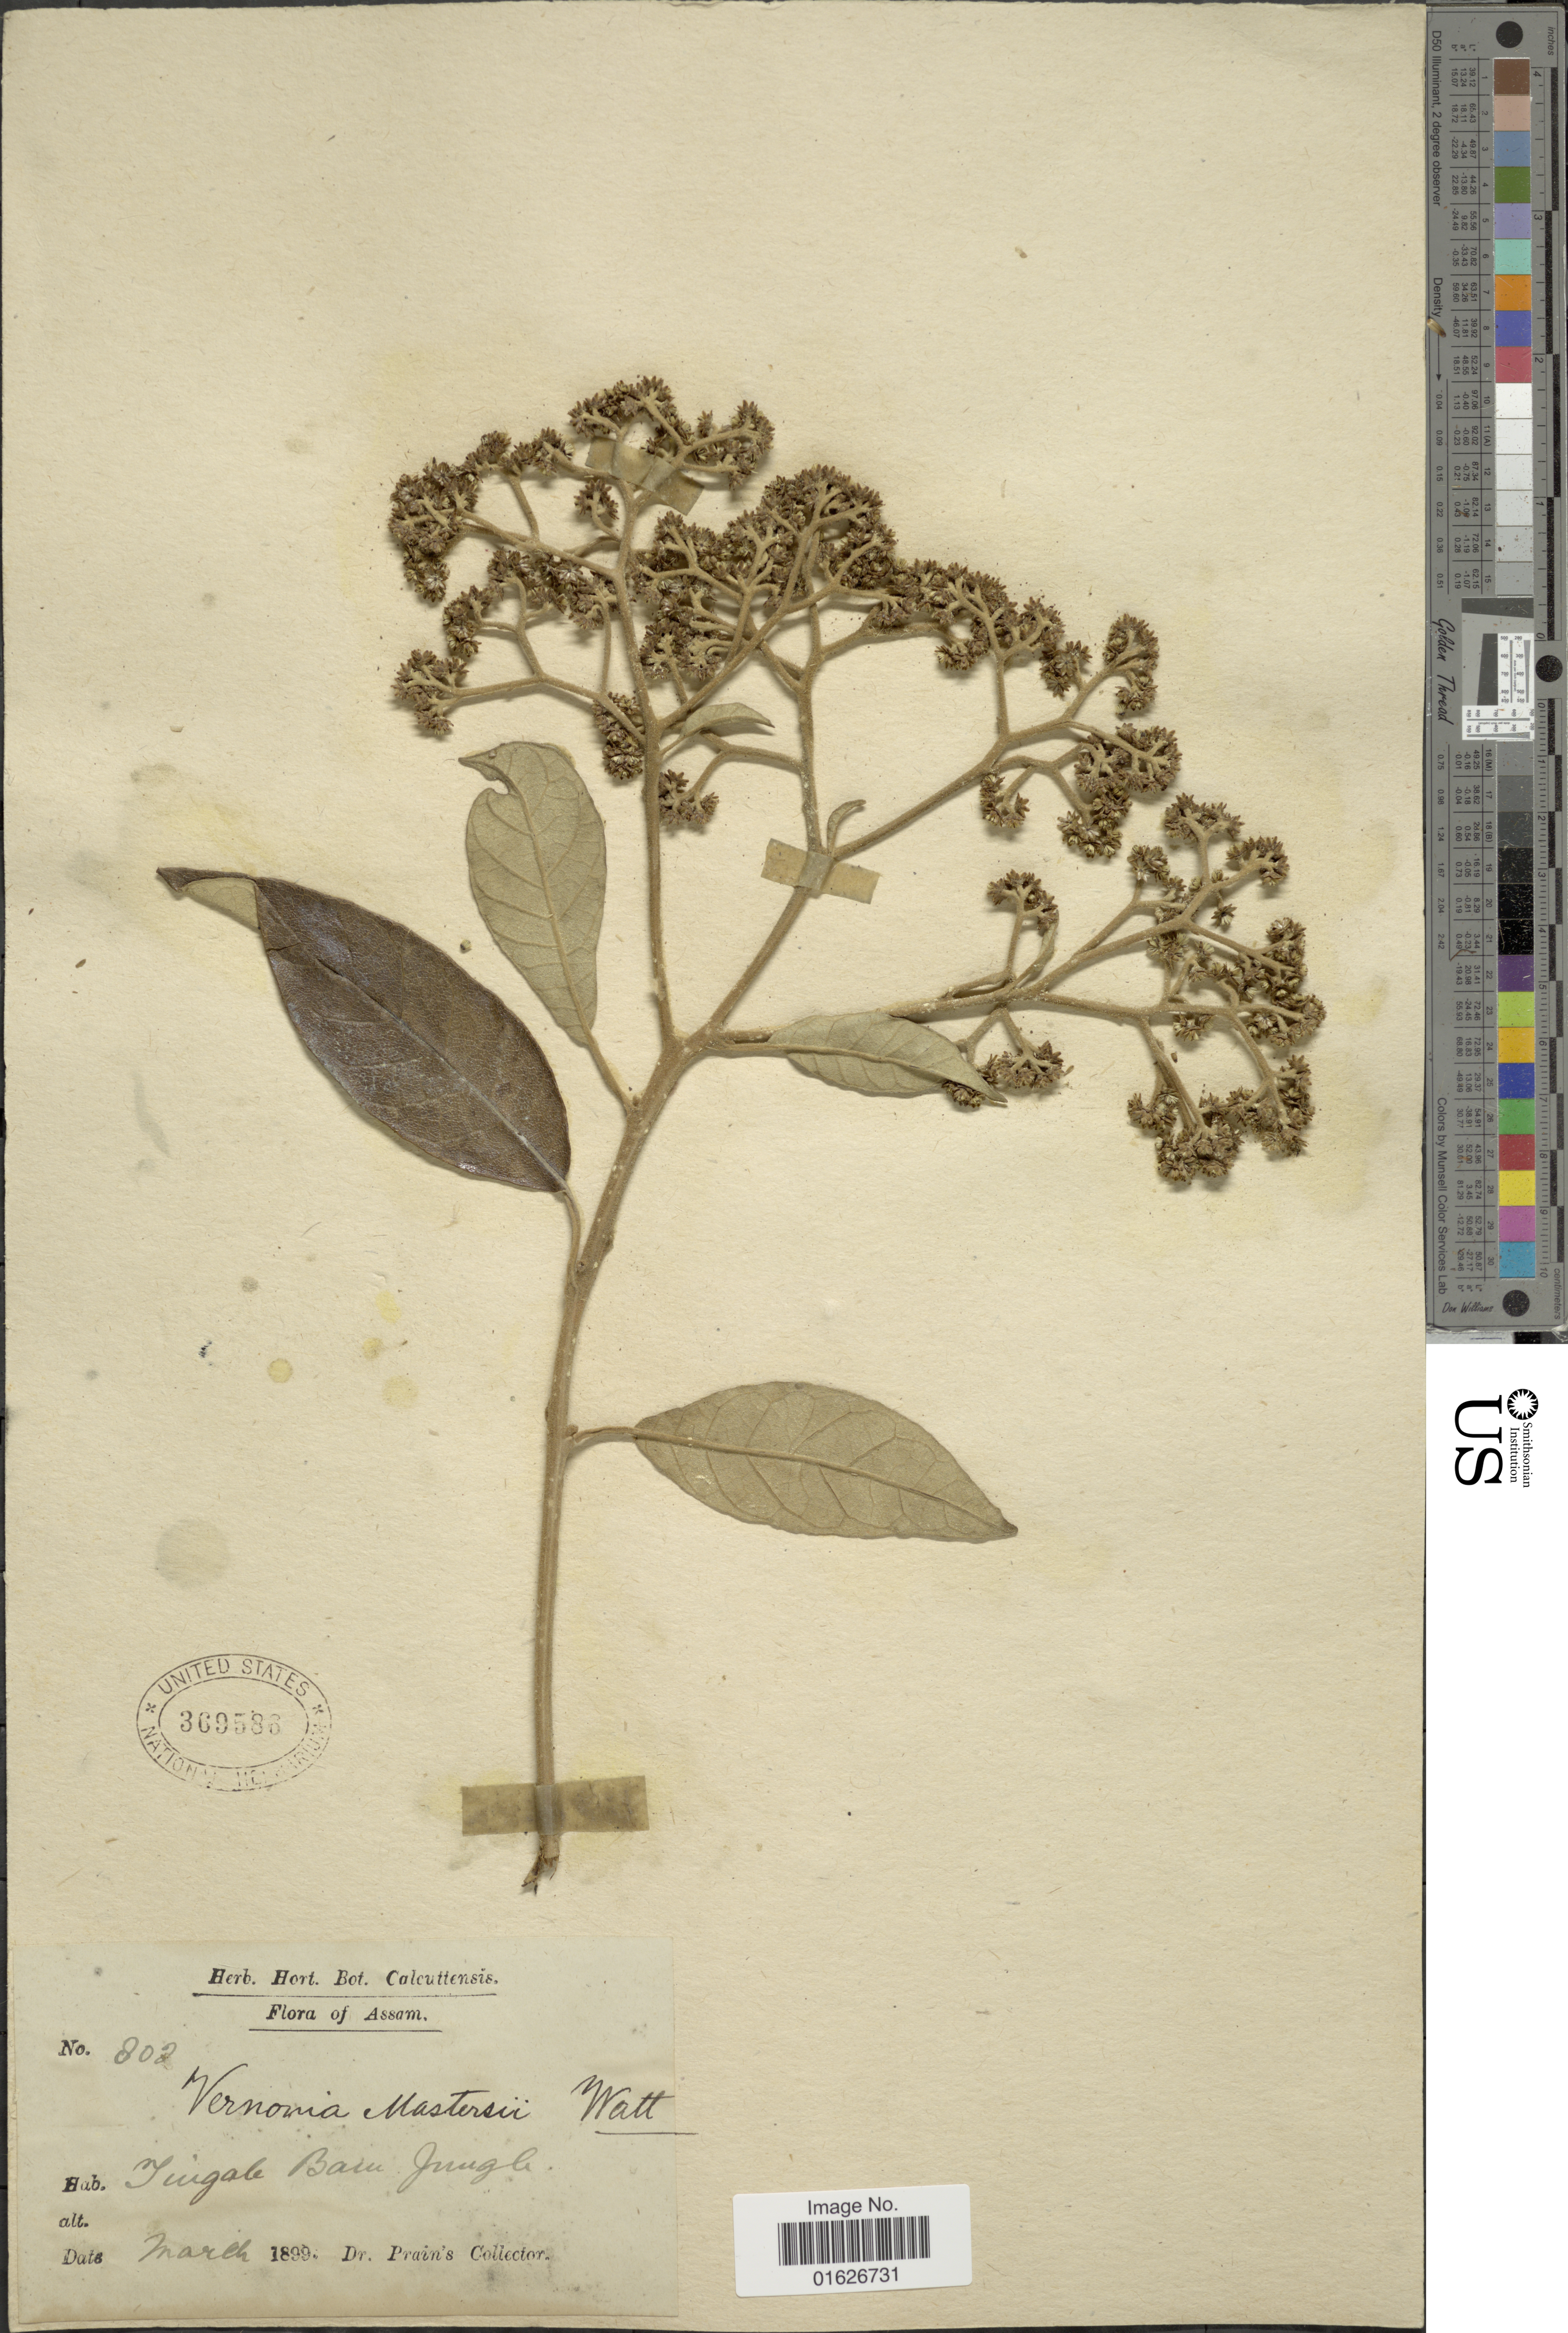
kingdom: Plantae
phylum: Tracheophyta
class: Magnoliopsida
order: Asterales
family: Asteraceae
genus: Strobocalyx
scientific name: Strobocalyx mastersii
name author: B. Bhattacharjee et al.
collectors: Dr. Prain's collector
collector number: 802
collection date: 1899-03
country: India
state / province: Assam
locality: Juigale Baru Jungle.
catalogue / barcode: US 369586